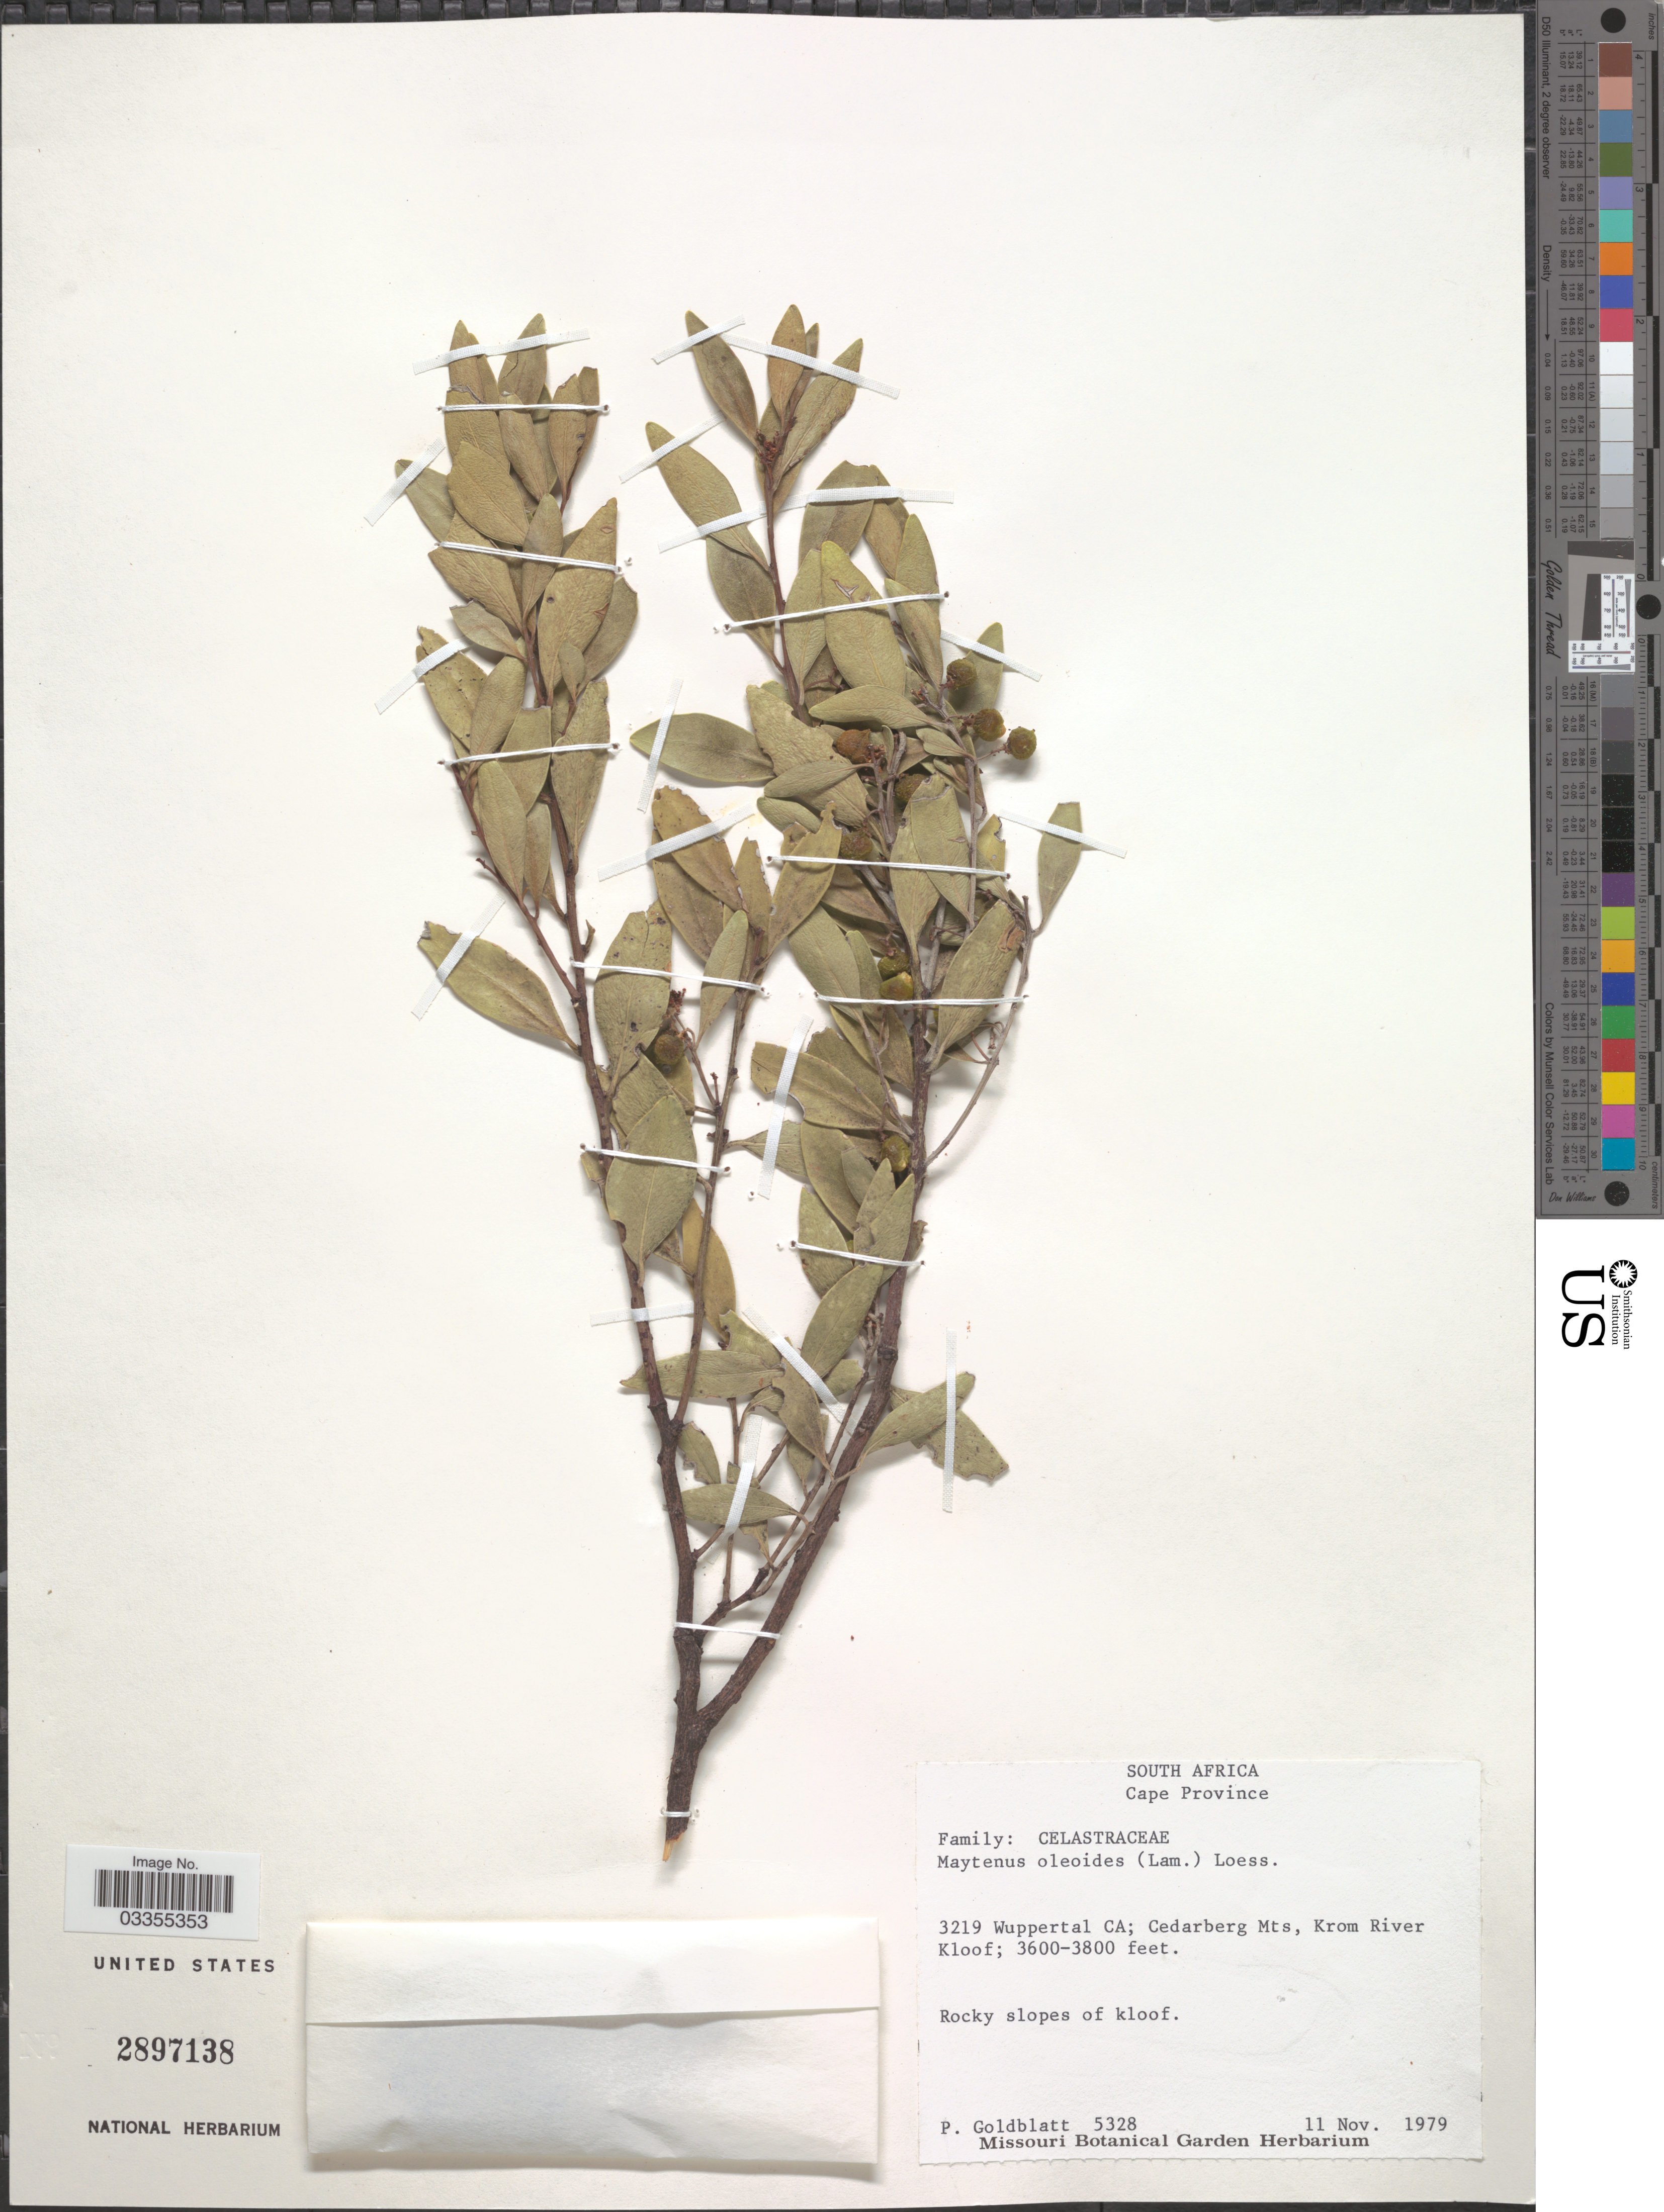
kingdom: Plantae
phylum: Tracheophyta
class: Magnoliopsida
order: Celastrales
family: Celastraceae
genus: Maytenus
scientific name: Maytenus oleoides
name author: (Lam.) Loes.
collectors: P. Goldblatt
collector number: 5328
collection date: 1979-11-11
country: South Africa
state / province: Western Cape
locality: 3219 Wuppertal CA; Cedarberg Mts, Krom River Kloof.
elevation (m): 1097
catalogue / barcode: US 2897138